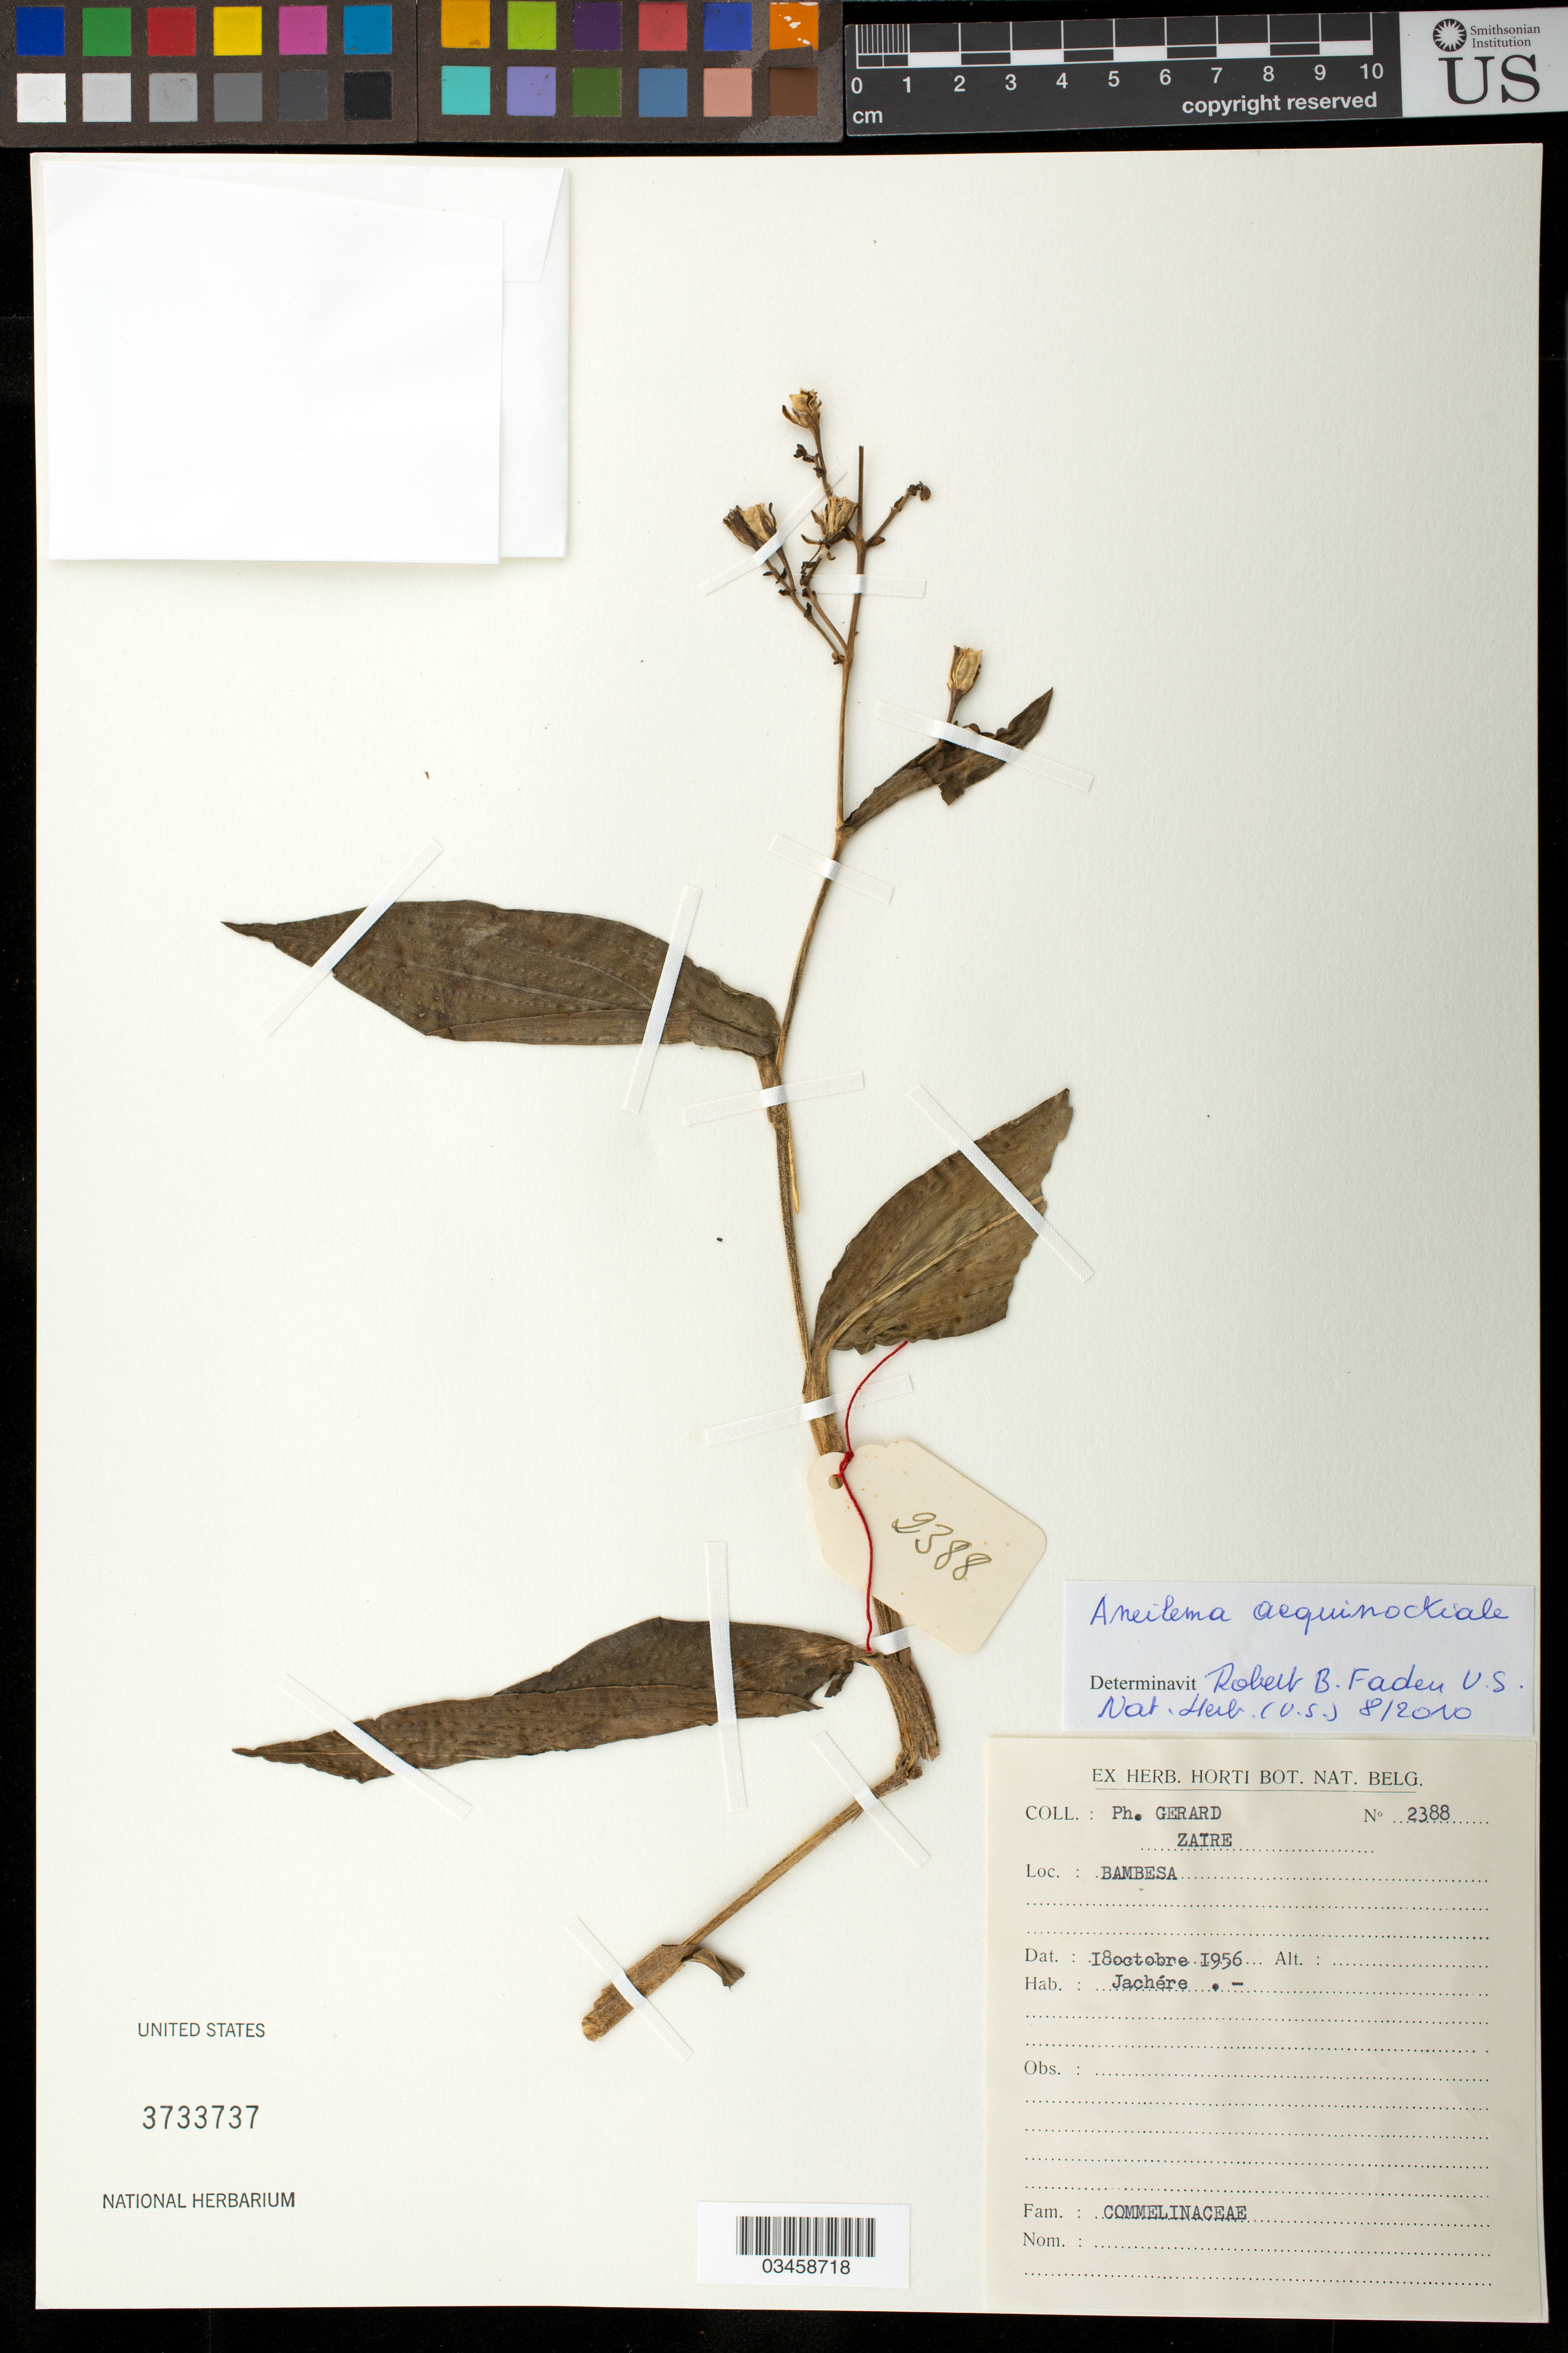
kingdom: Plantae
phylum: Tracheophyta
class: Liliopsida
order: Commelinales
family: Commelinaceae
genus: Aneilema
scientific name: Aneilema aequinoctiale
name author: (P. Beauv.) Loudon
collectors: P. Gerard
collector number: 2388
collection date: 1956-10-18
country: Congo, Democratic Republic of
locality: Bambesa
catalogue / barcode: US 3733737